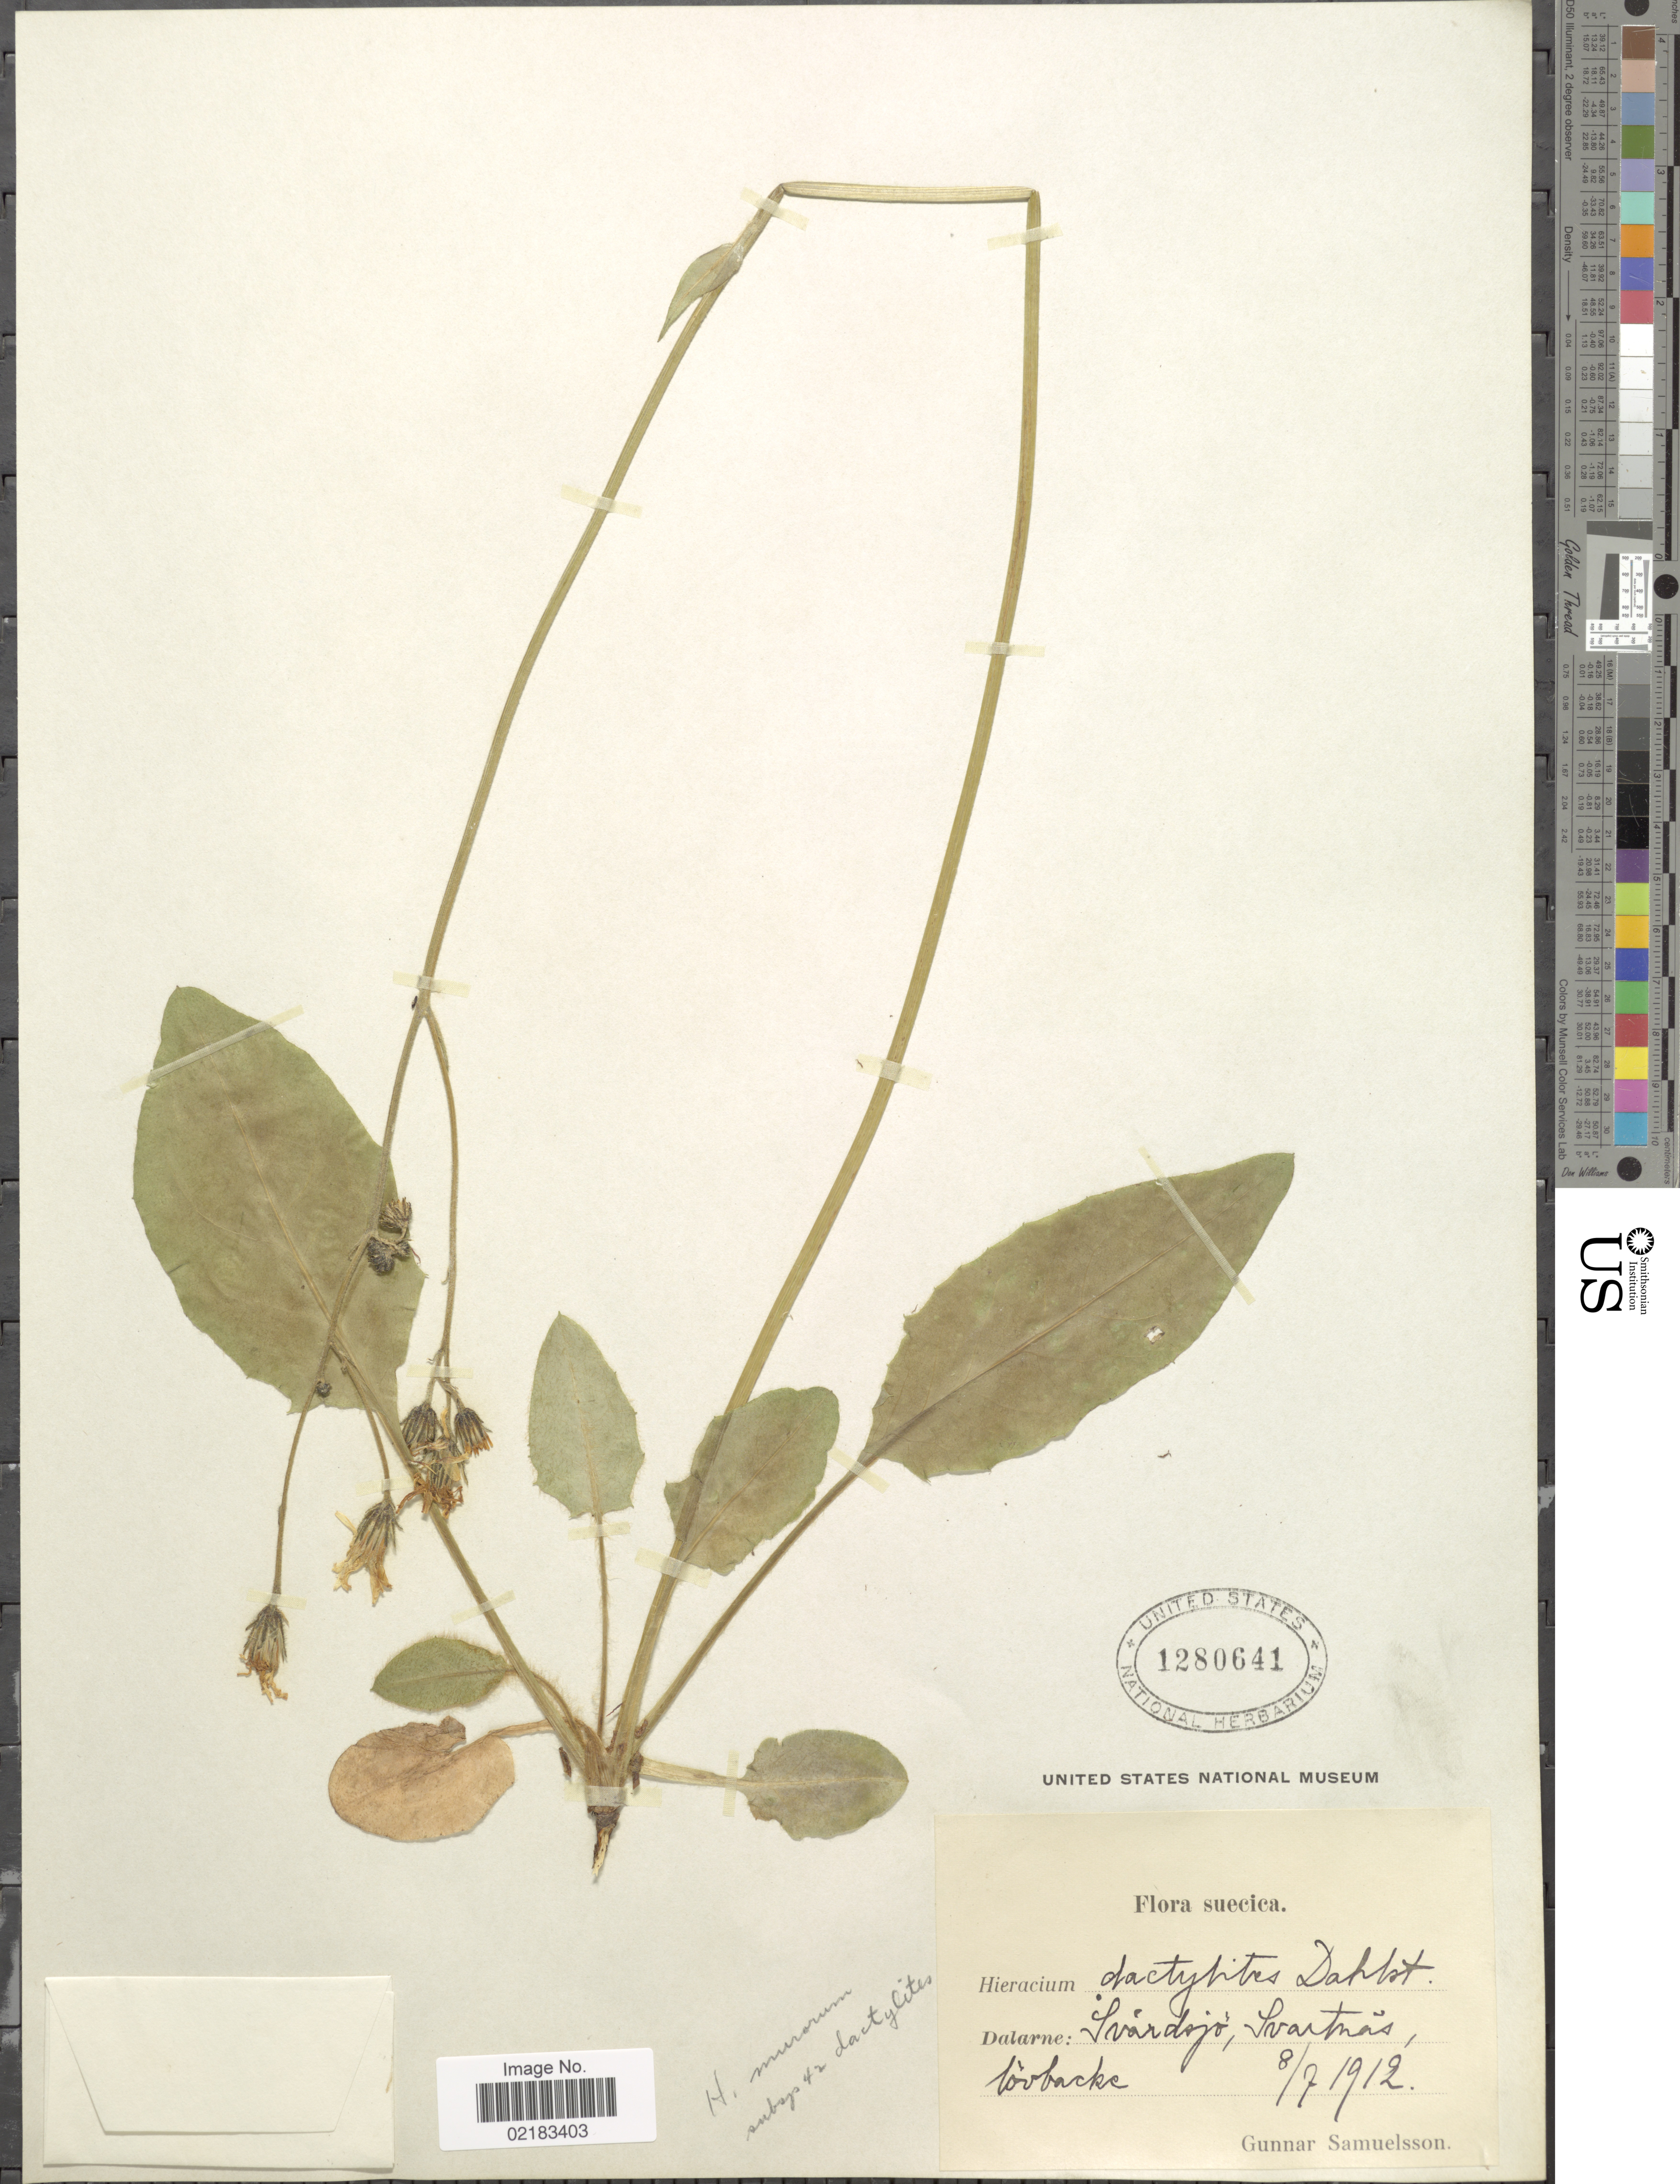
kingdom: Plantae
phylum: Tracheophyta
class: Magnoliopsida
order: Asterales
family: Asteraceae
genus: Hieracium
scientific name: Hieracium murorum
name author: L.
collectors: G. Samuelsson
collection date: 1912-07-08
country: Sweden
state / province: Dalarna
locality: Svärdsjö, Svartnäs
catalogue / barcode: US 1280641